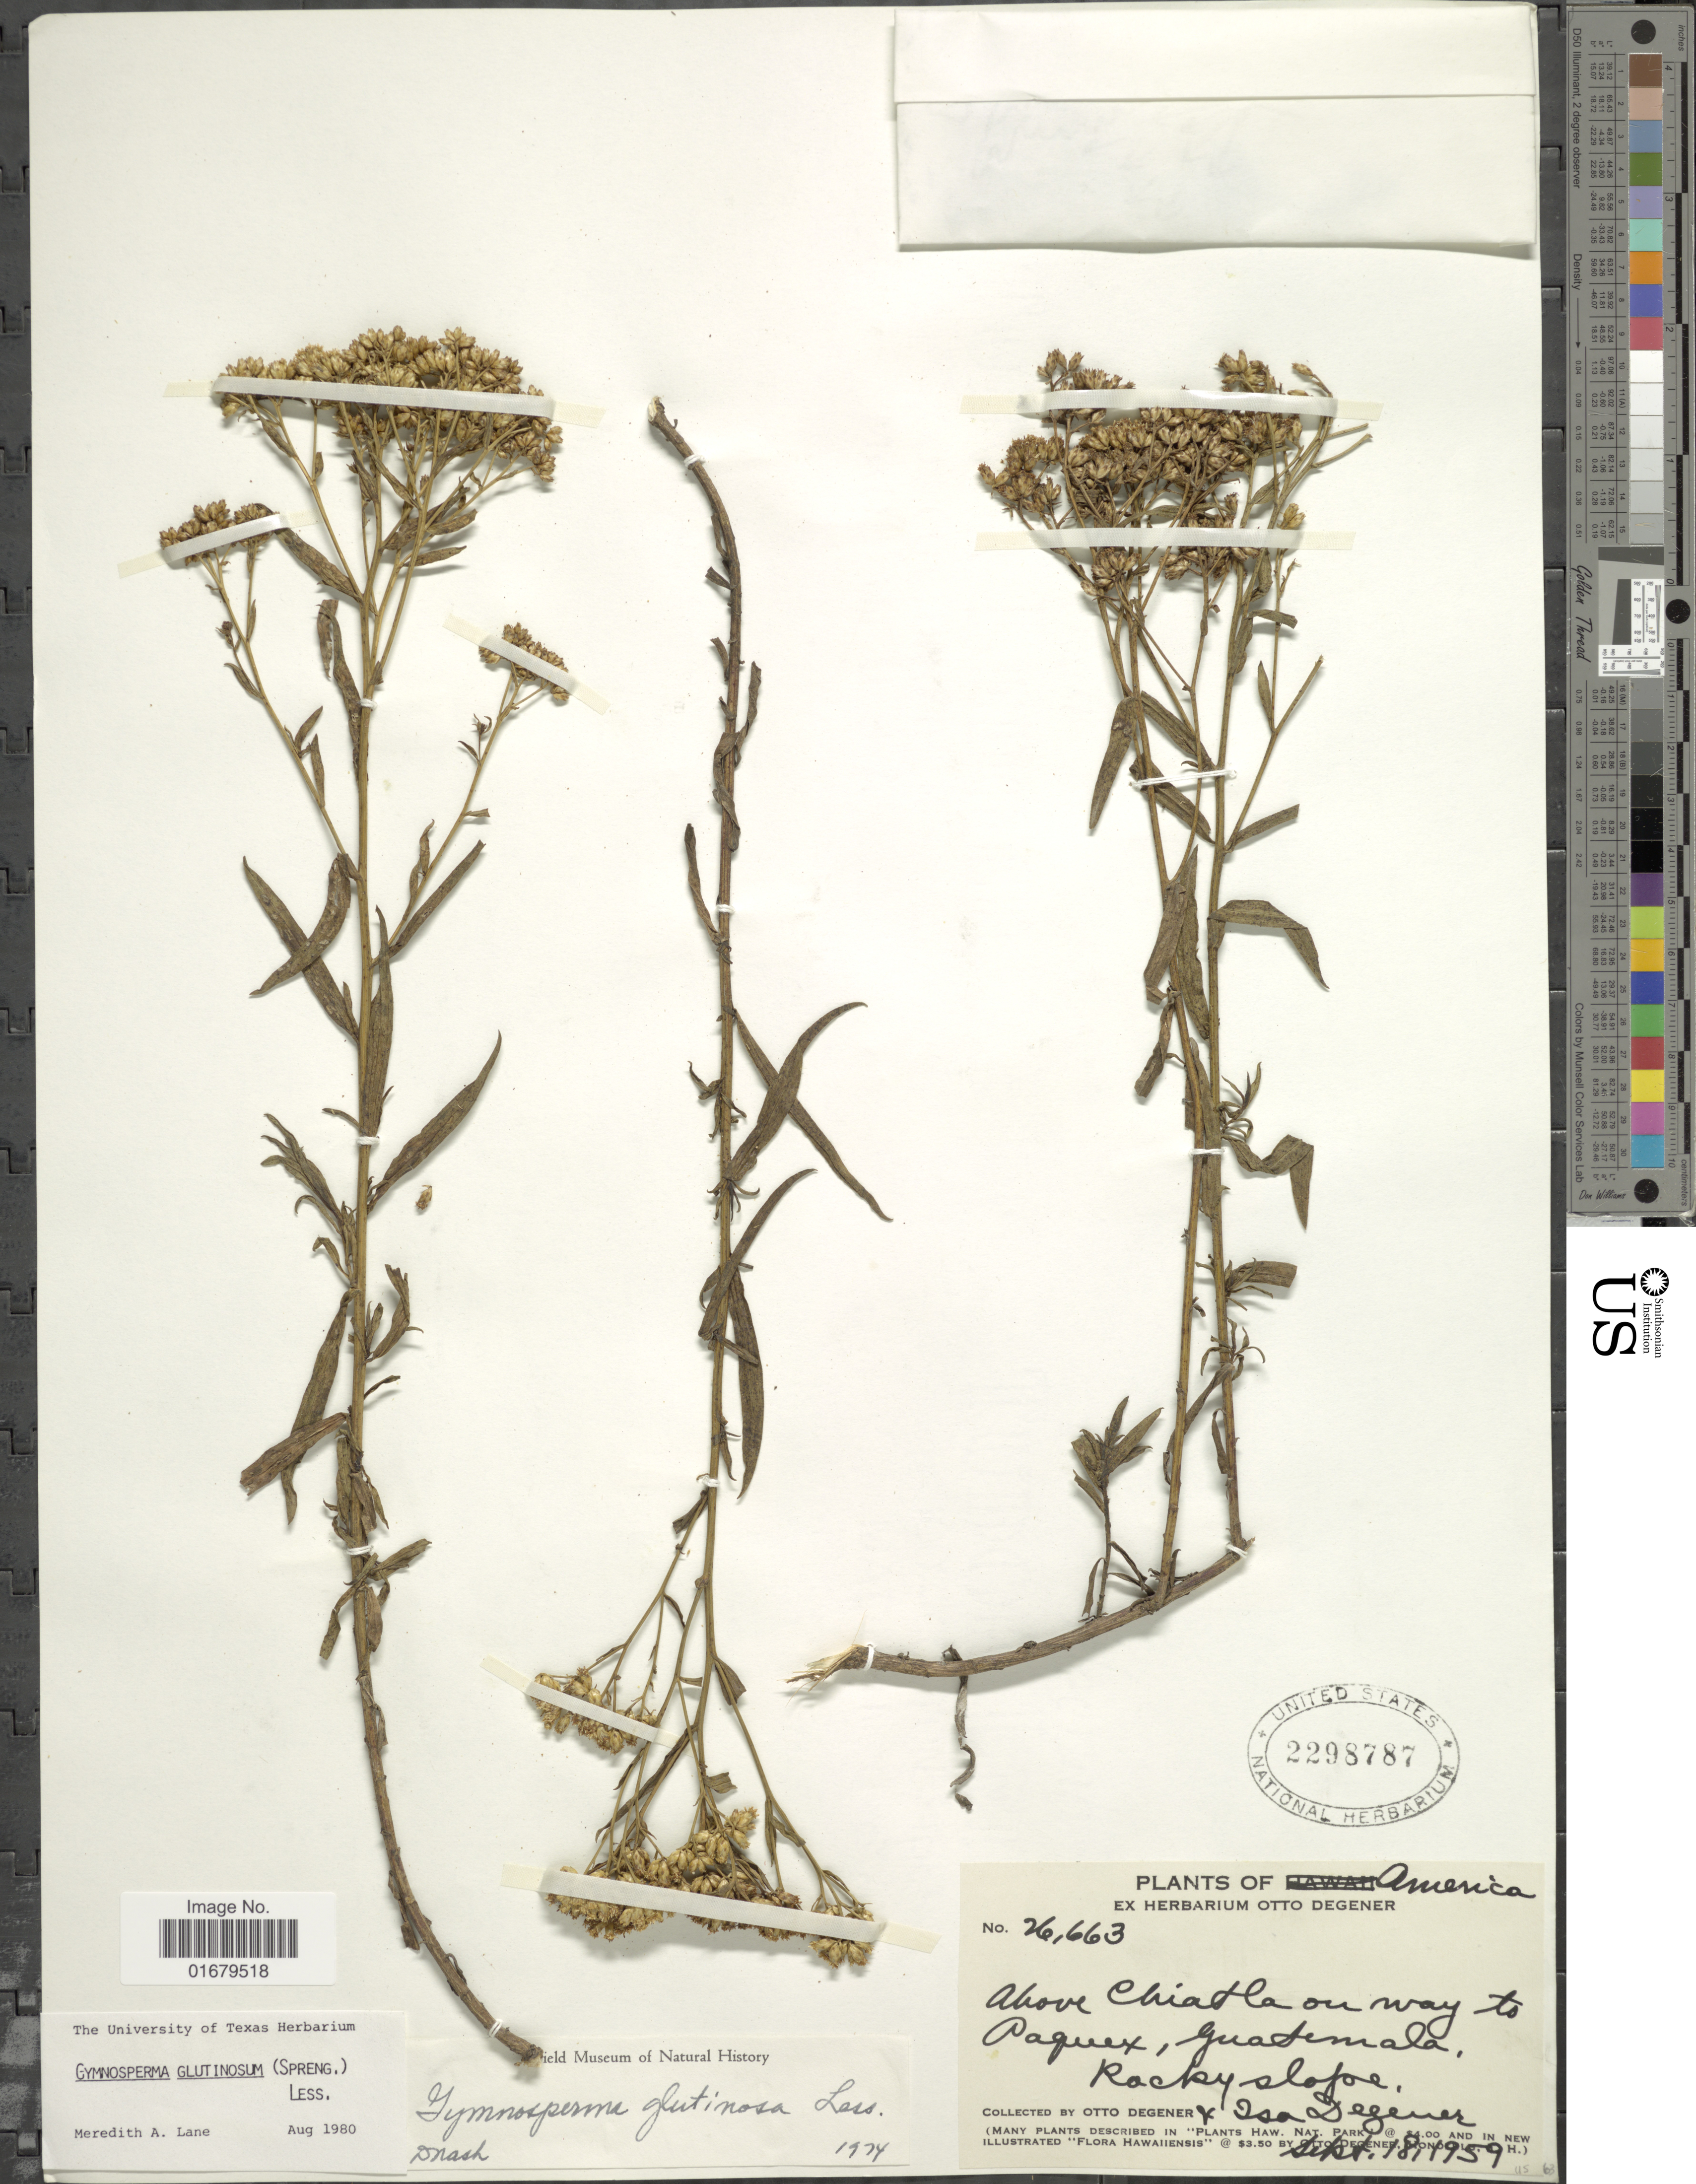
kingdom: Plantae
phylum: Tracheophyta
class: Magnoliopsida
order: Asterales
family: Asteraceae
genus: Gymnosperma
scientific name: Gymnosperma glutinosum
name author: (Spreng.) Less.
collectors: O. Degener & I. Degener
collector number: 26663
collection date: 1959-09-18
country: Guatemala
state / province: Guatemala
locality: America, Paquex, Rocky slope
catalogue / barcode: US 2298787